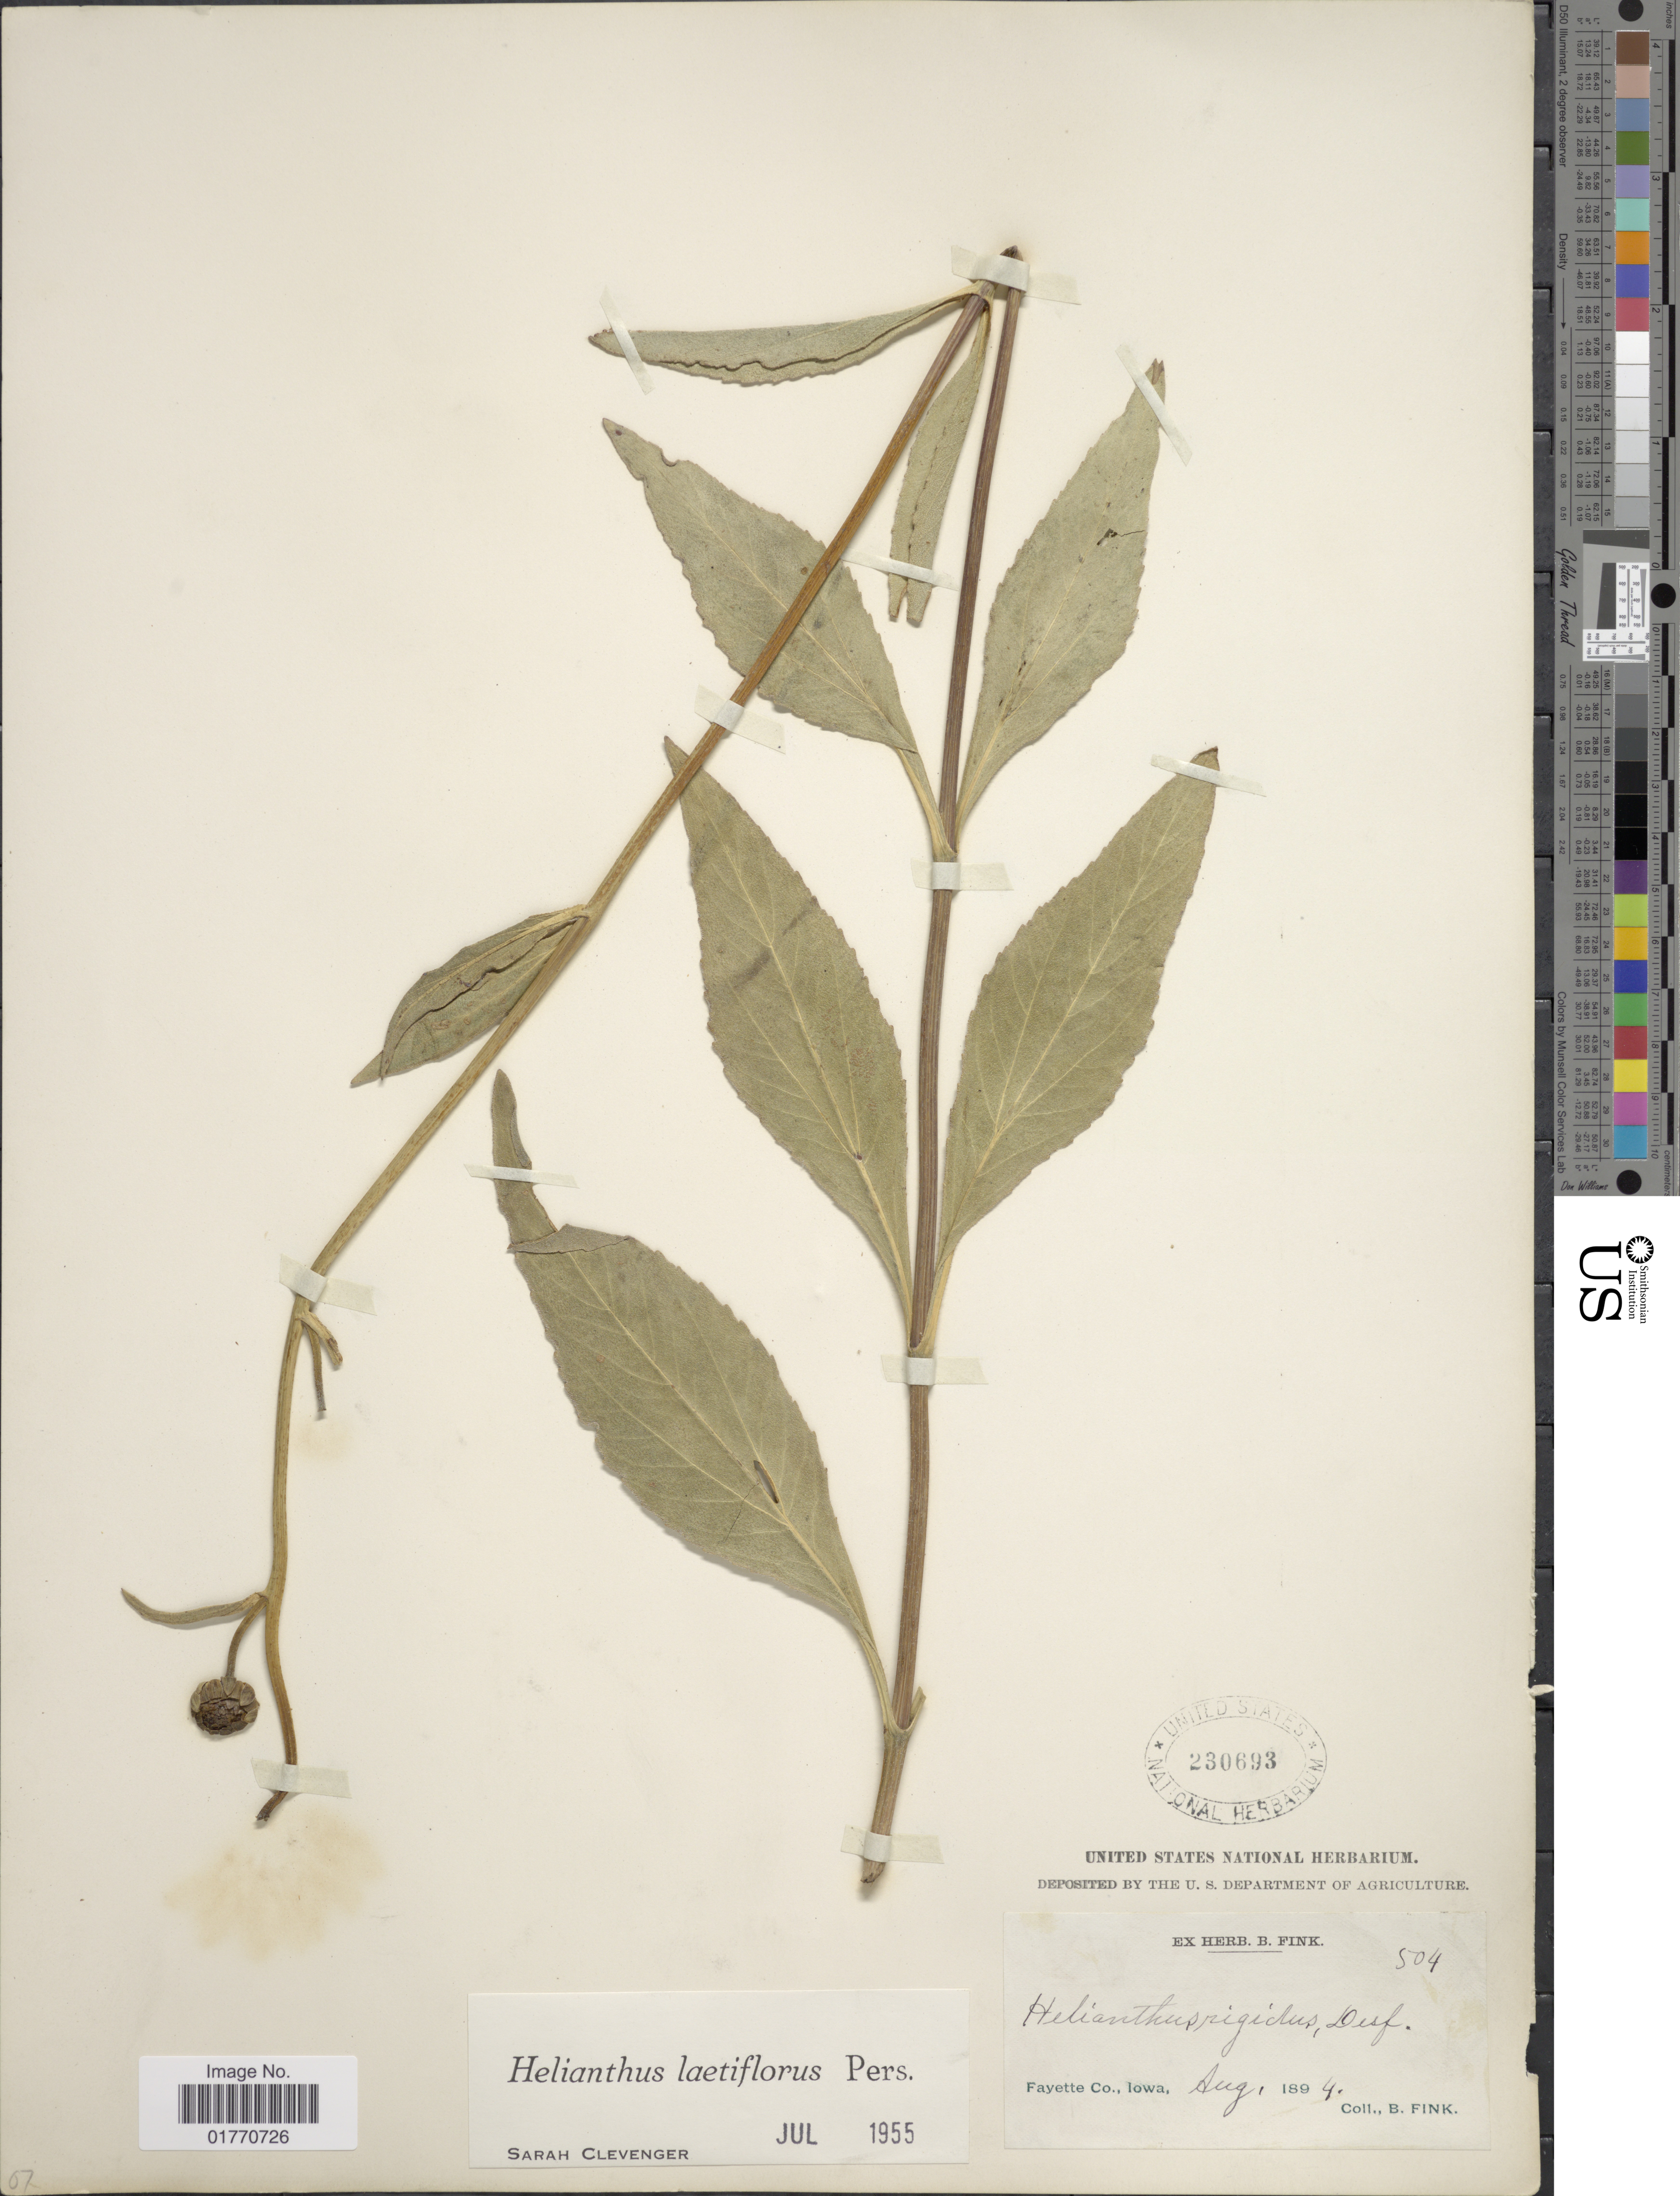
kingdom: Plantae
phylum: Tracheophyta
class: Magnoliopsida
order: Asterales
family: Asteraceae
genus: Helianthus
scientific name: Helianthus laetiflorus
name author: Pers.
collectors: B. Fink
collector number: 504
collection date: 1894-08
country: United States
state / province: Iowa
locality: Fayette Co.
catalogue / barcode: US 230693